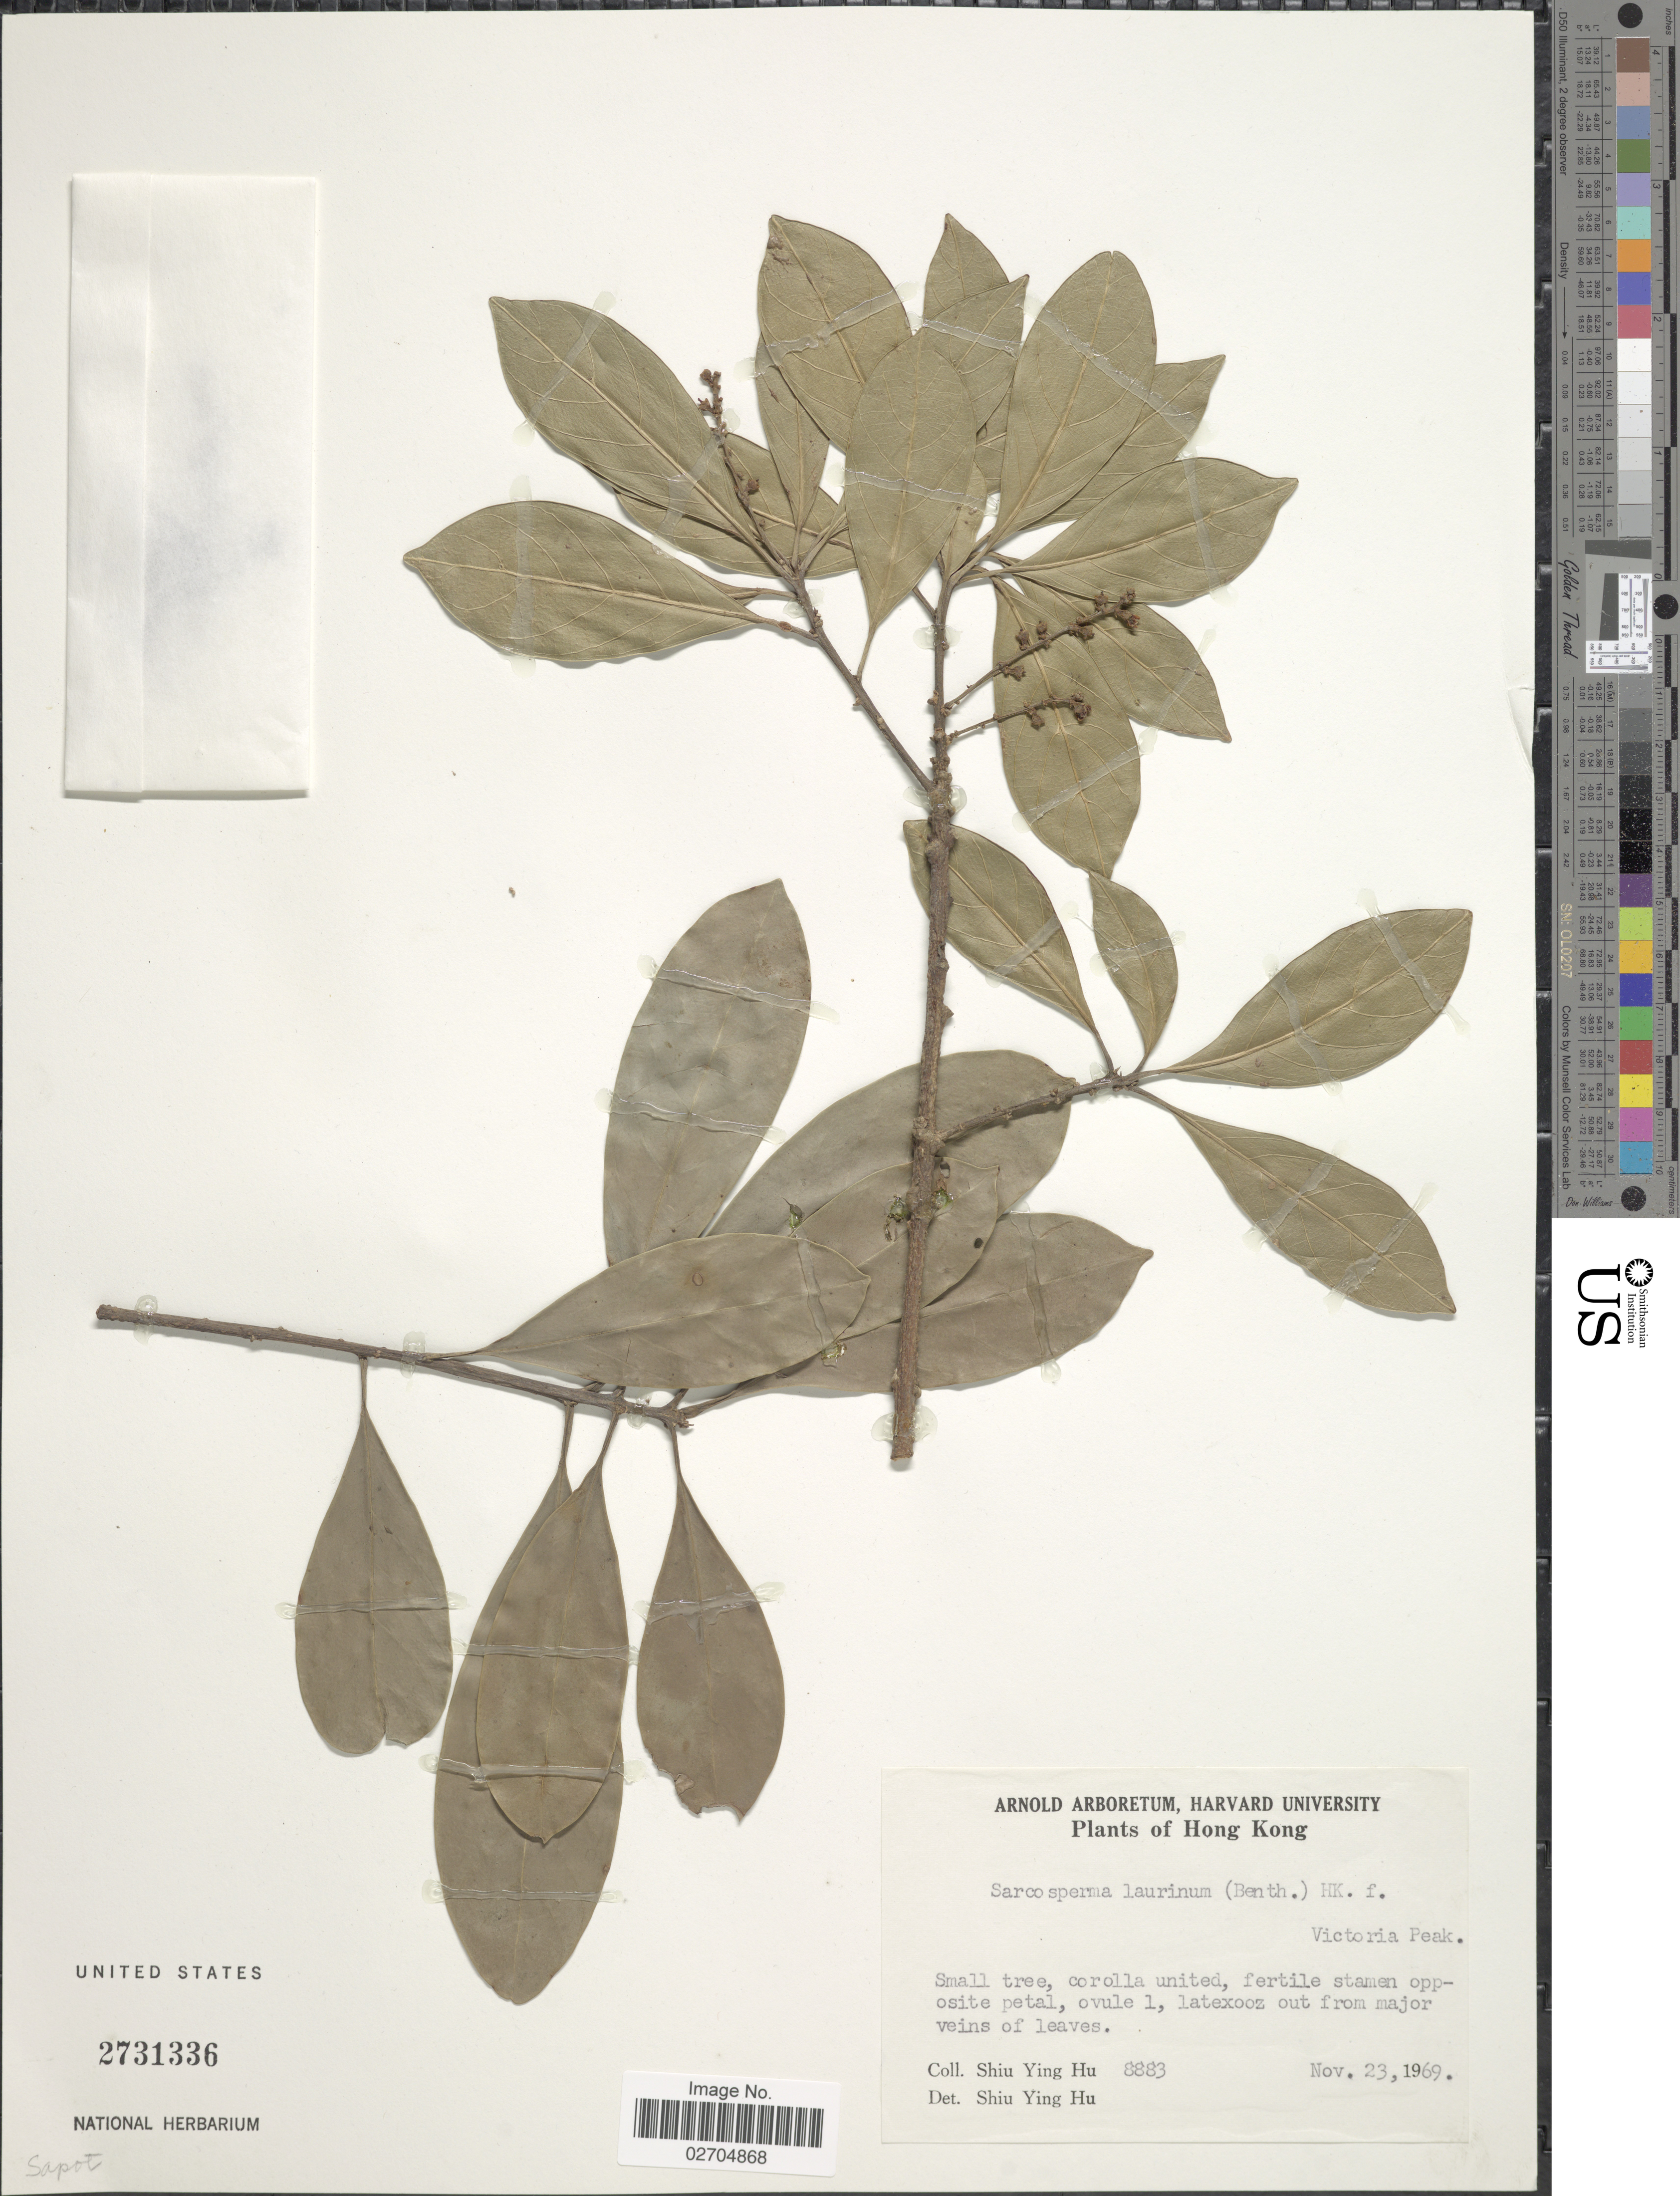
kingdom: Plantae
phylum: Tracheophyta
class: Magnoliopsida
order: Ericales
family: Sapotaceae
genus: Sarcosperma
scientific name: Sarcosperma laurinum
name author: (Benth.) Hook. f.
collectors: S. Y. Hu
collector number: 8883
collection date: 1969-11-23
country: China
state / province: Hong Kong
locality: Victoria Peak.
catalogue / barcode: US 2731336